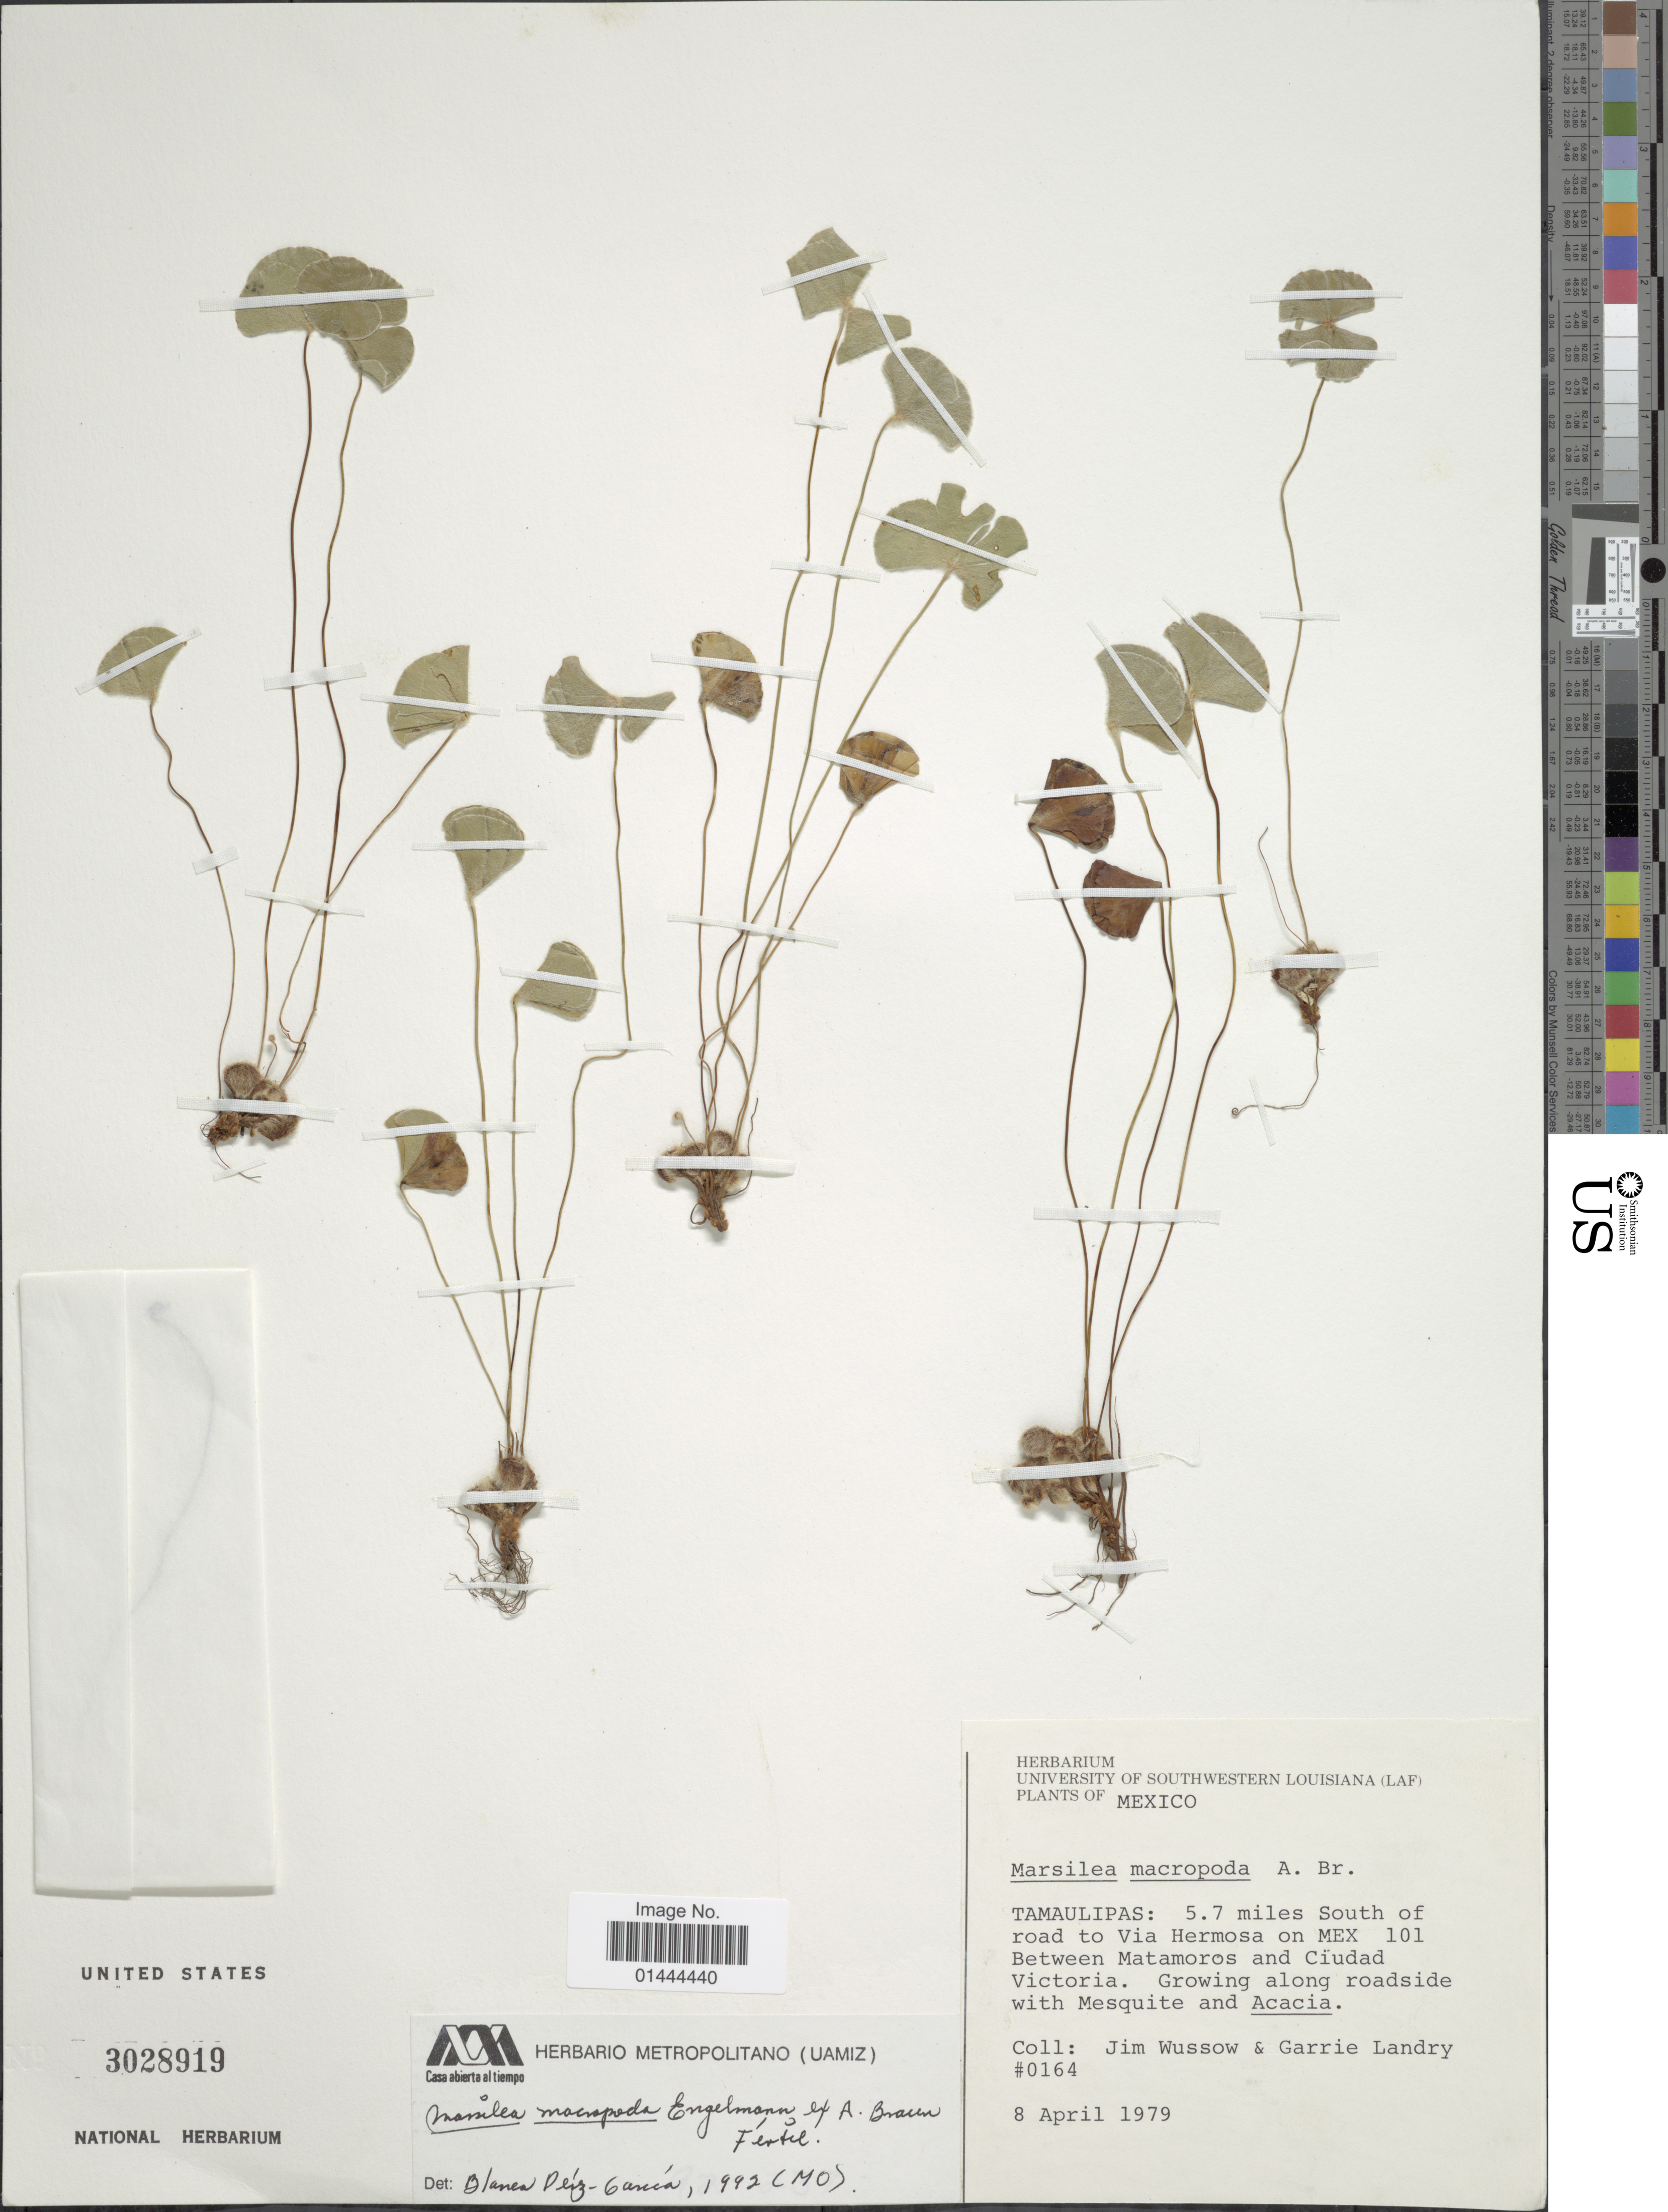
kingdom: Plantae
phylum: Tracheophyta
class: Polypodiopsida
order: Salviniales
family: Marsileaceae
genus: Marsilea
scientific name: Marsilea macropoda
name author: Engelm. ex A. Braun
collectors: J. Wussow & G. P. Landry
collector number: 0164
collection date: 1979-04-08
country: Mexico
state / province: Tamaulipas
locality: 5.7 miles South of road to Via Hermosa on Mex 101 between Matamoros and Ciudad Victoria, growing along roadside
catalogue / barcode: US 3028919